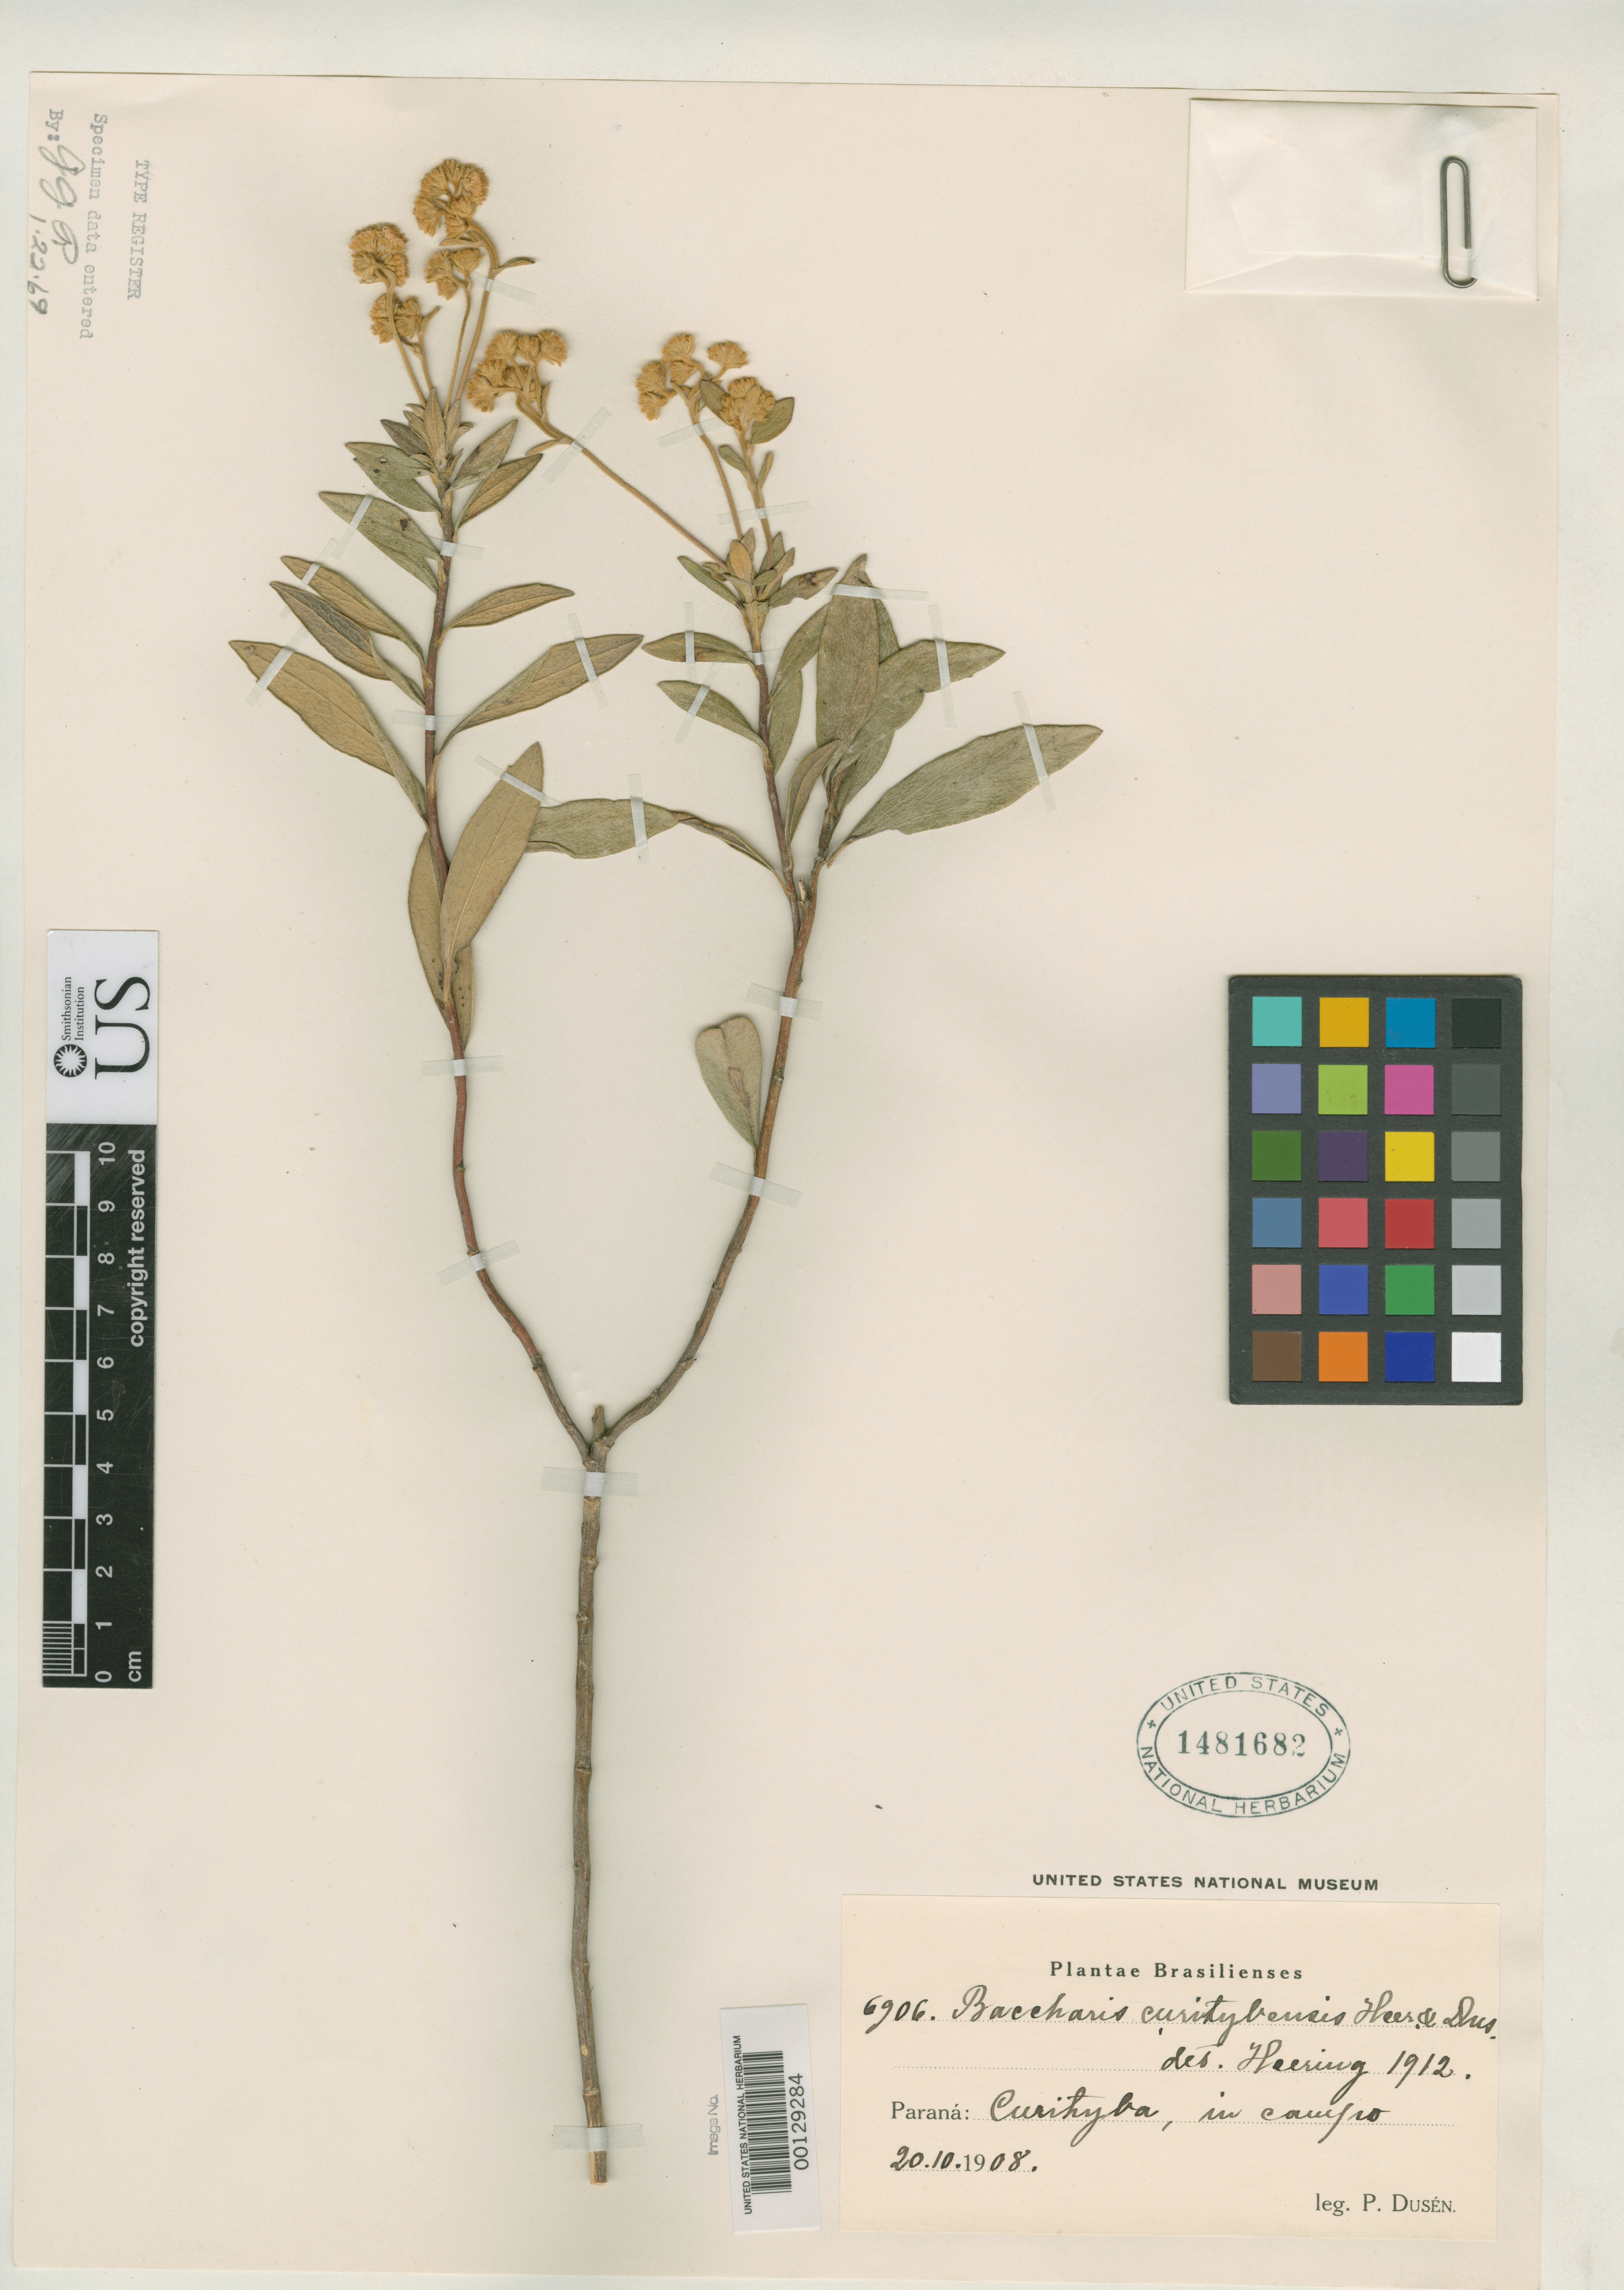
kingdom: Plantae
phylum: Tracheophyta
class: Magnoliopsida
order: Asterales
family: Asteraceae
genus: Baccharis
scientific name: Baccharis curitybensis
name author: Heering ex Malme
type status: Isosyntype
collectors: P. Dusén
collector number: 6906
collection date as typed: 20 Oct 1908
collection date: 1908-10-20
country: Brazil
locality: Curityba.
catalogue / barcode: US 1481682